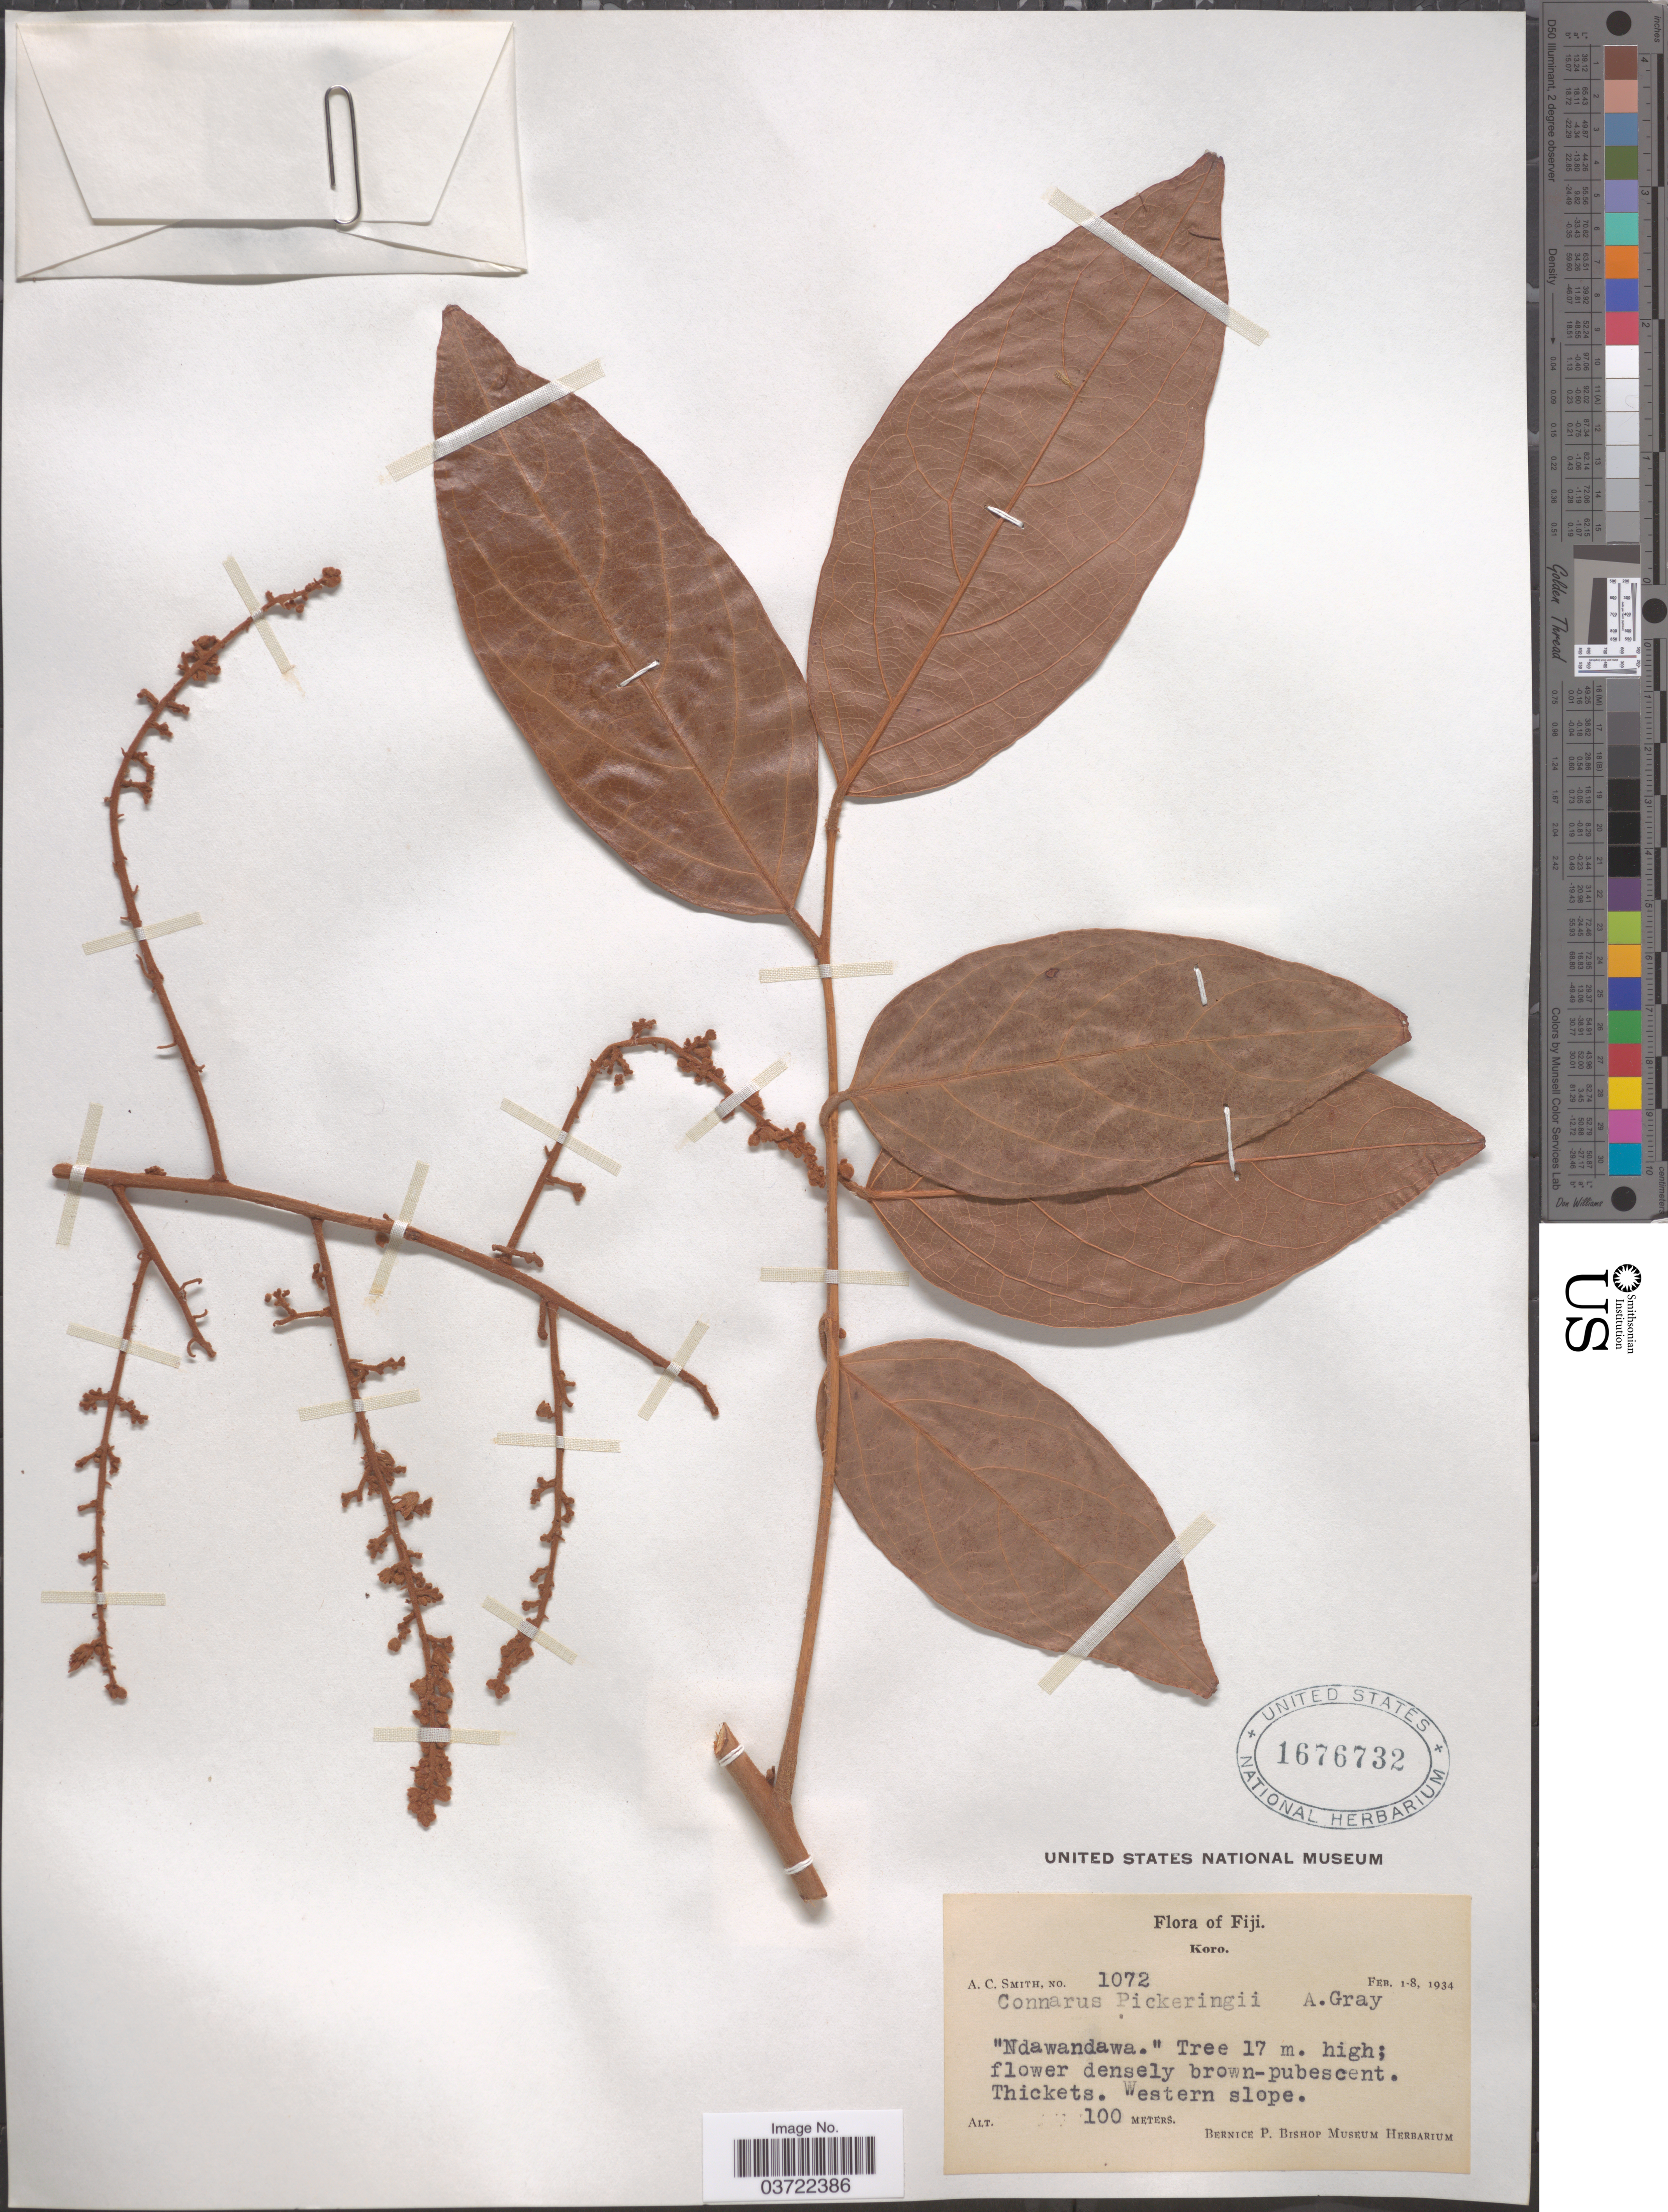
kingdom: Plantae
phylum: Tracheophyta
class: Magnoliopsida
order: Oxalidales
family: Connaraceae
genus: Connarus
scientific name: Connarus pickeringii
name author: A. Gray in Wilkes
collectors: A. C. Smith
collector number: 1072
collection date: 1934-02-01/1934-02-08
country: Fiji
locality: Koro. Thickets. Western slope.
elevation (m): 100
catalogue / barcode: US 1676732